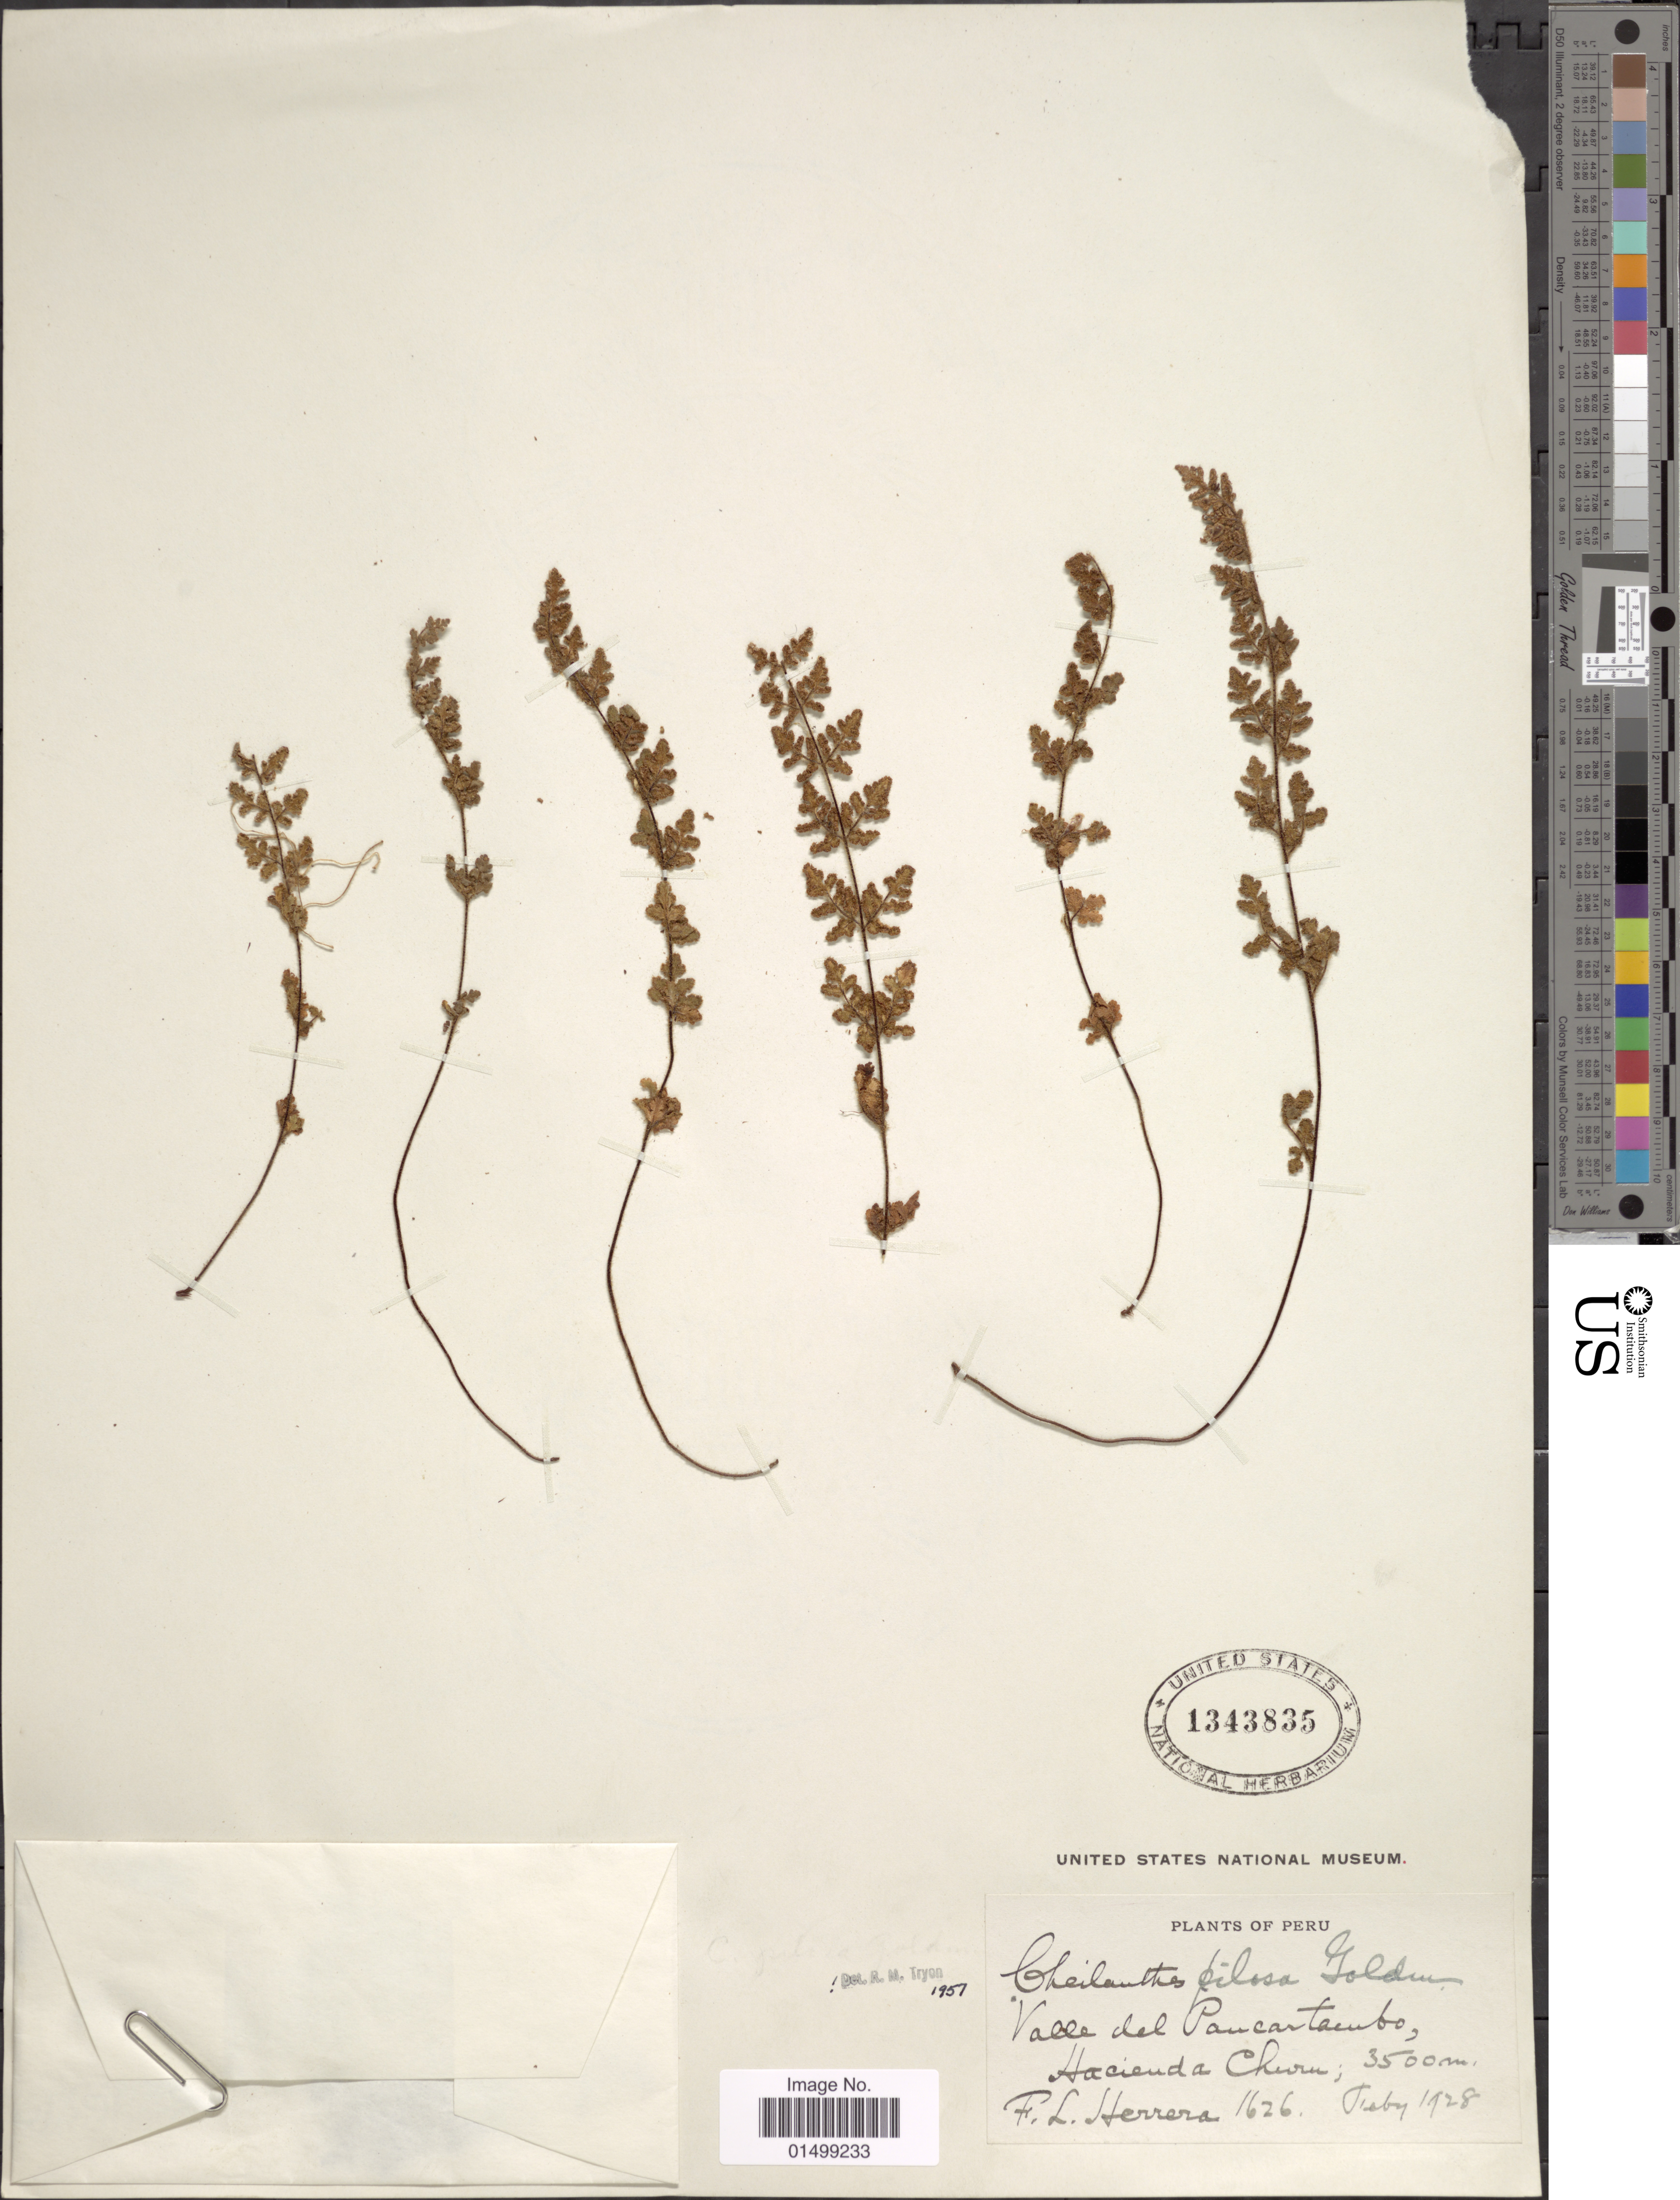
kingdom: Plantae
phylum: Tracheophyta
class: Polypodiopsida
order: Polypodiales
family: Pteridaceae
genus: Cheilanthes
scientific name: Cheilanthes pilosa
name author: Goldm.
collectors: F. L. Herrera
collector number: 1626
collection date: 1928-02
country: Peru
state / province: Cusco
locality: Valle de Paucartambo, Hacienda Churu.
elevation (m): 3500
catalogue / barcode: US 1343835